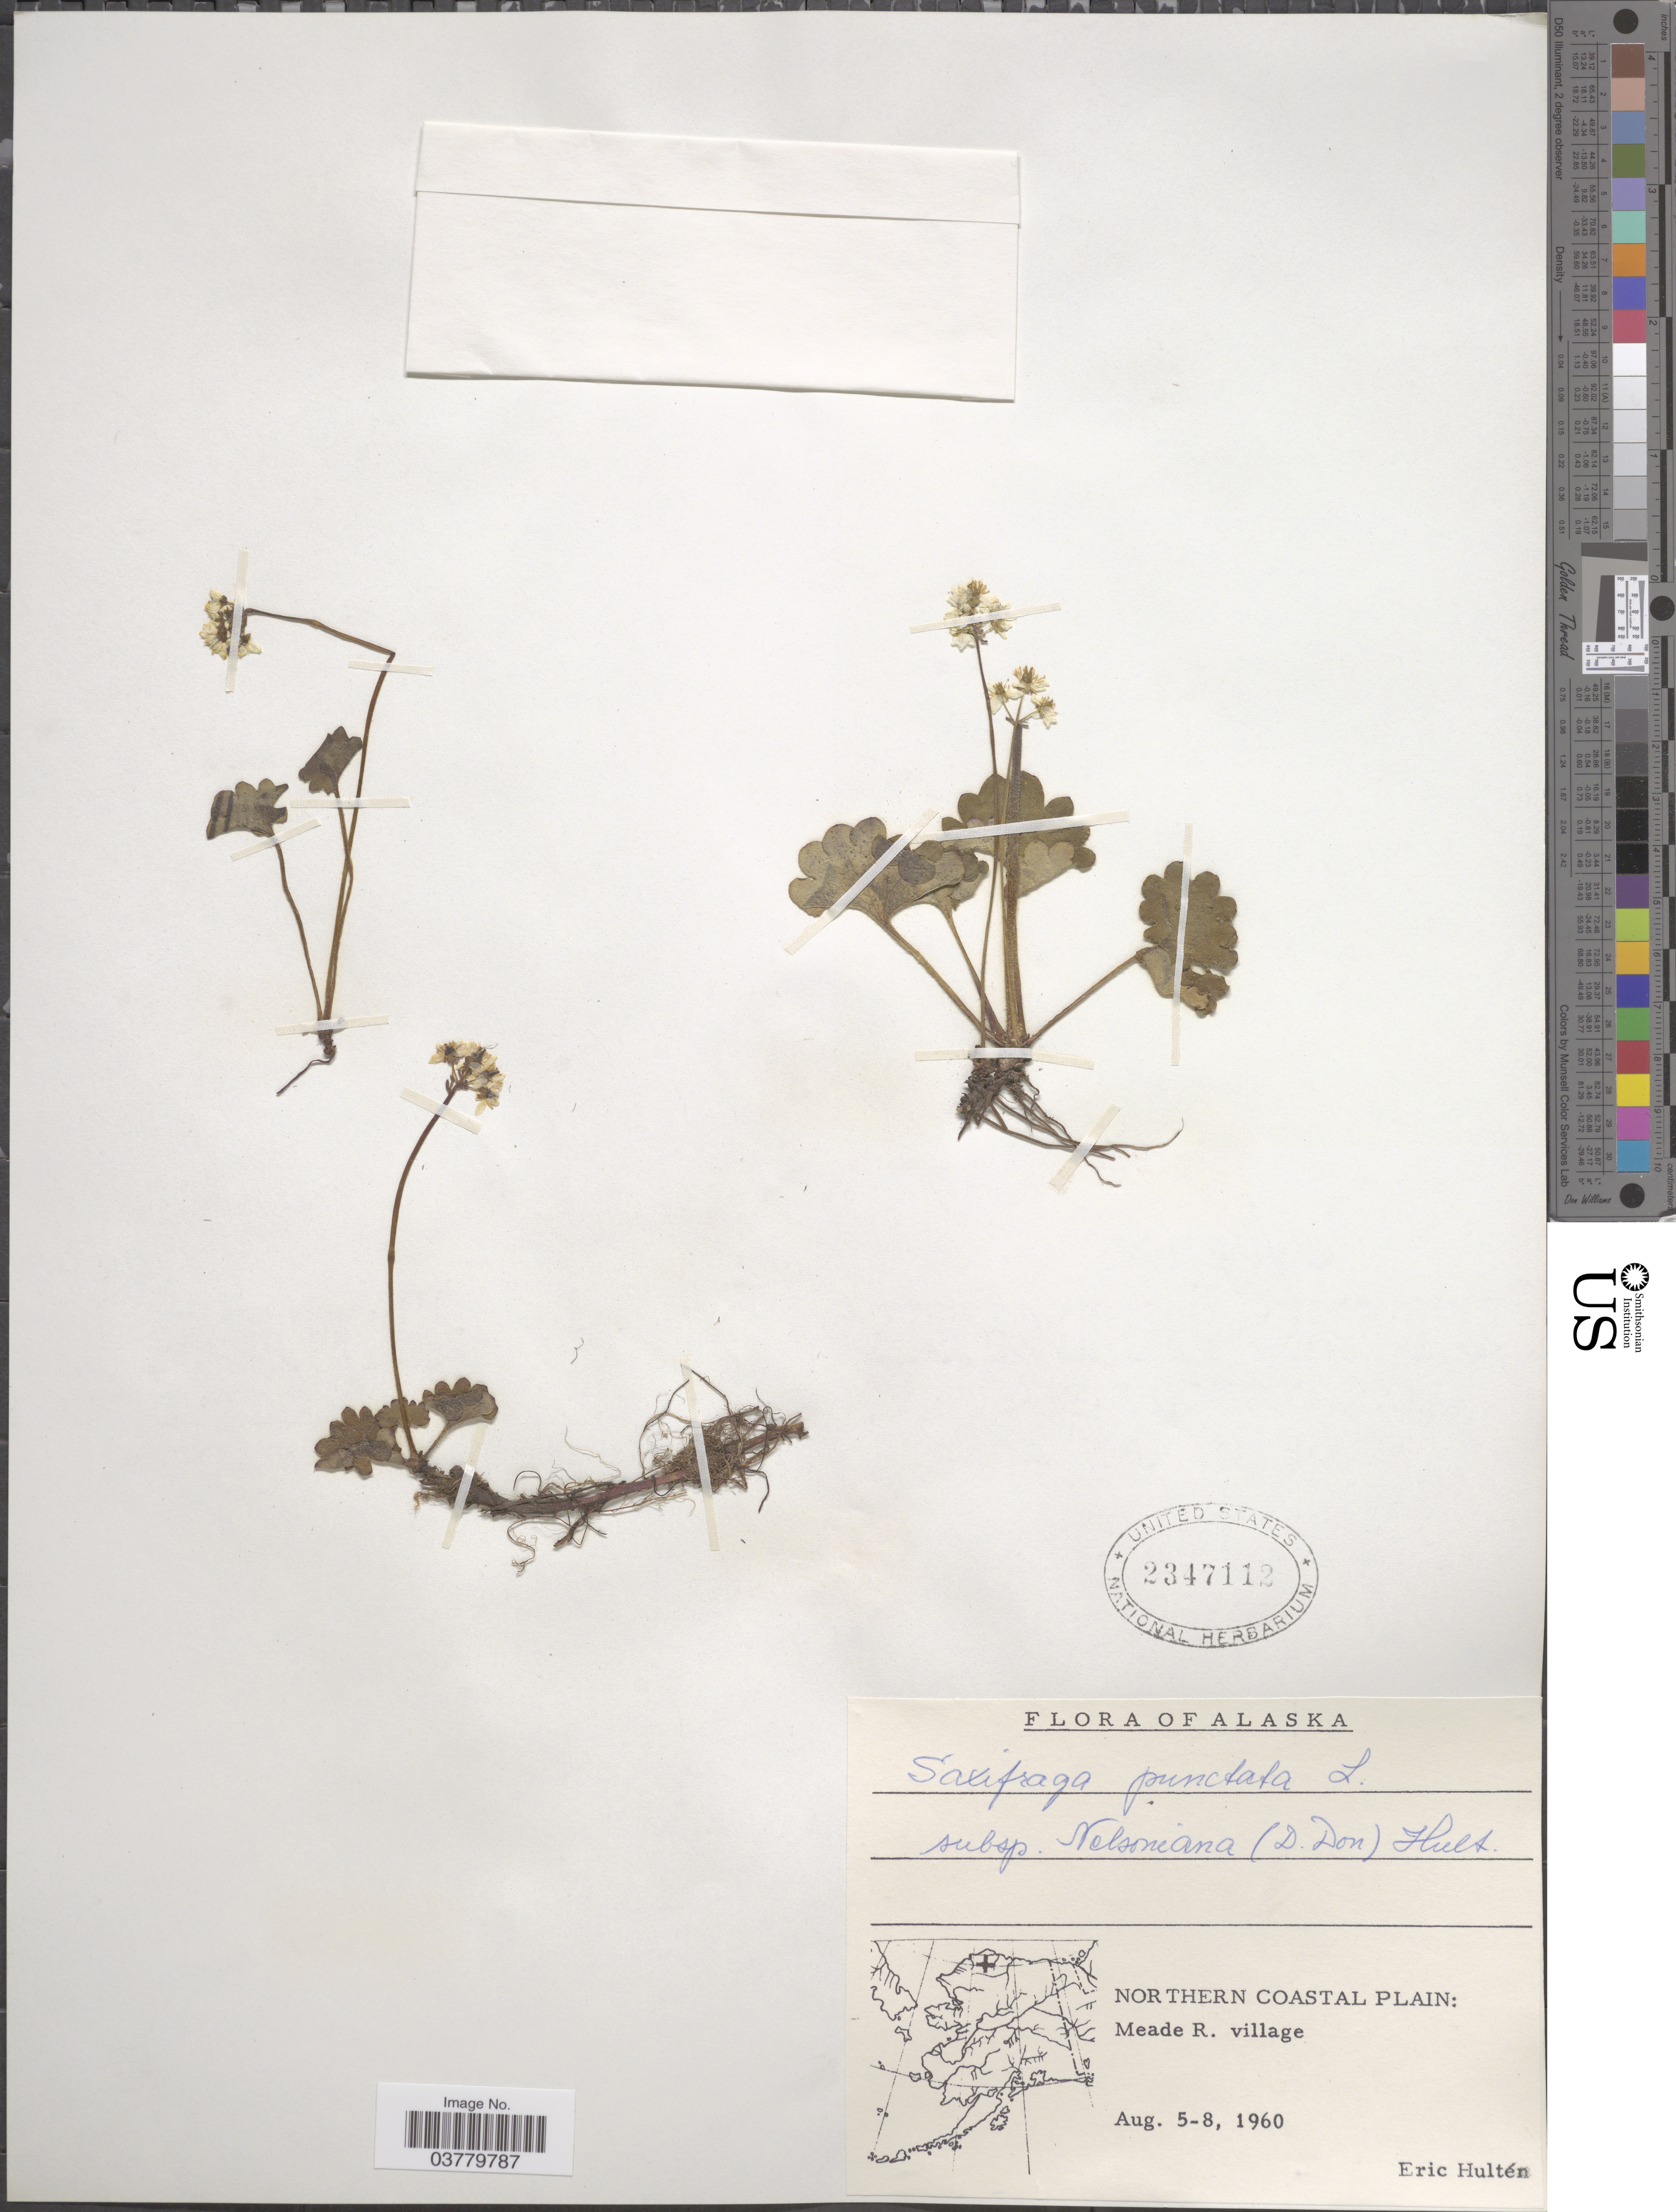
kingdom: Plantae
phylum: Tracheophyta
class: Magnoliopsida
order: Saxifragales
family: Saxifragaceae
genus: Micranthes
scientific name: Micranthes nelsoniana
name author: (D. Don) Small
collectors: E. G. Hultén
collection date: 1960-08-05/1960-08-08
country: United States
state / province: Alaska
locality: Northern Coastal Plain: Meade R. village.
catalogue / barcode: US 2347112